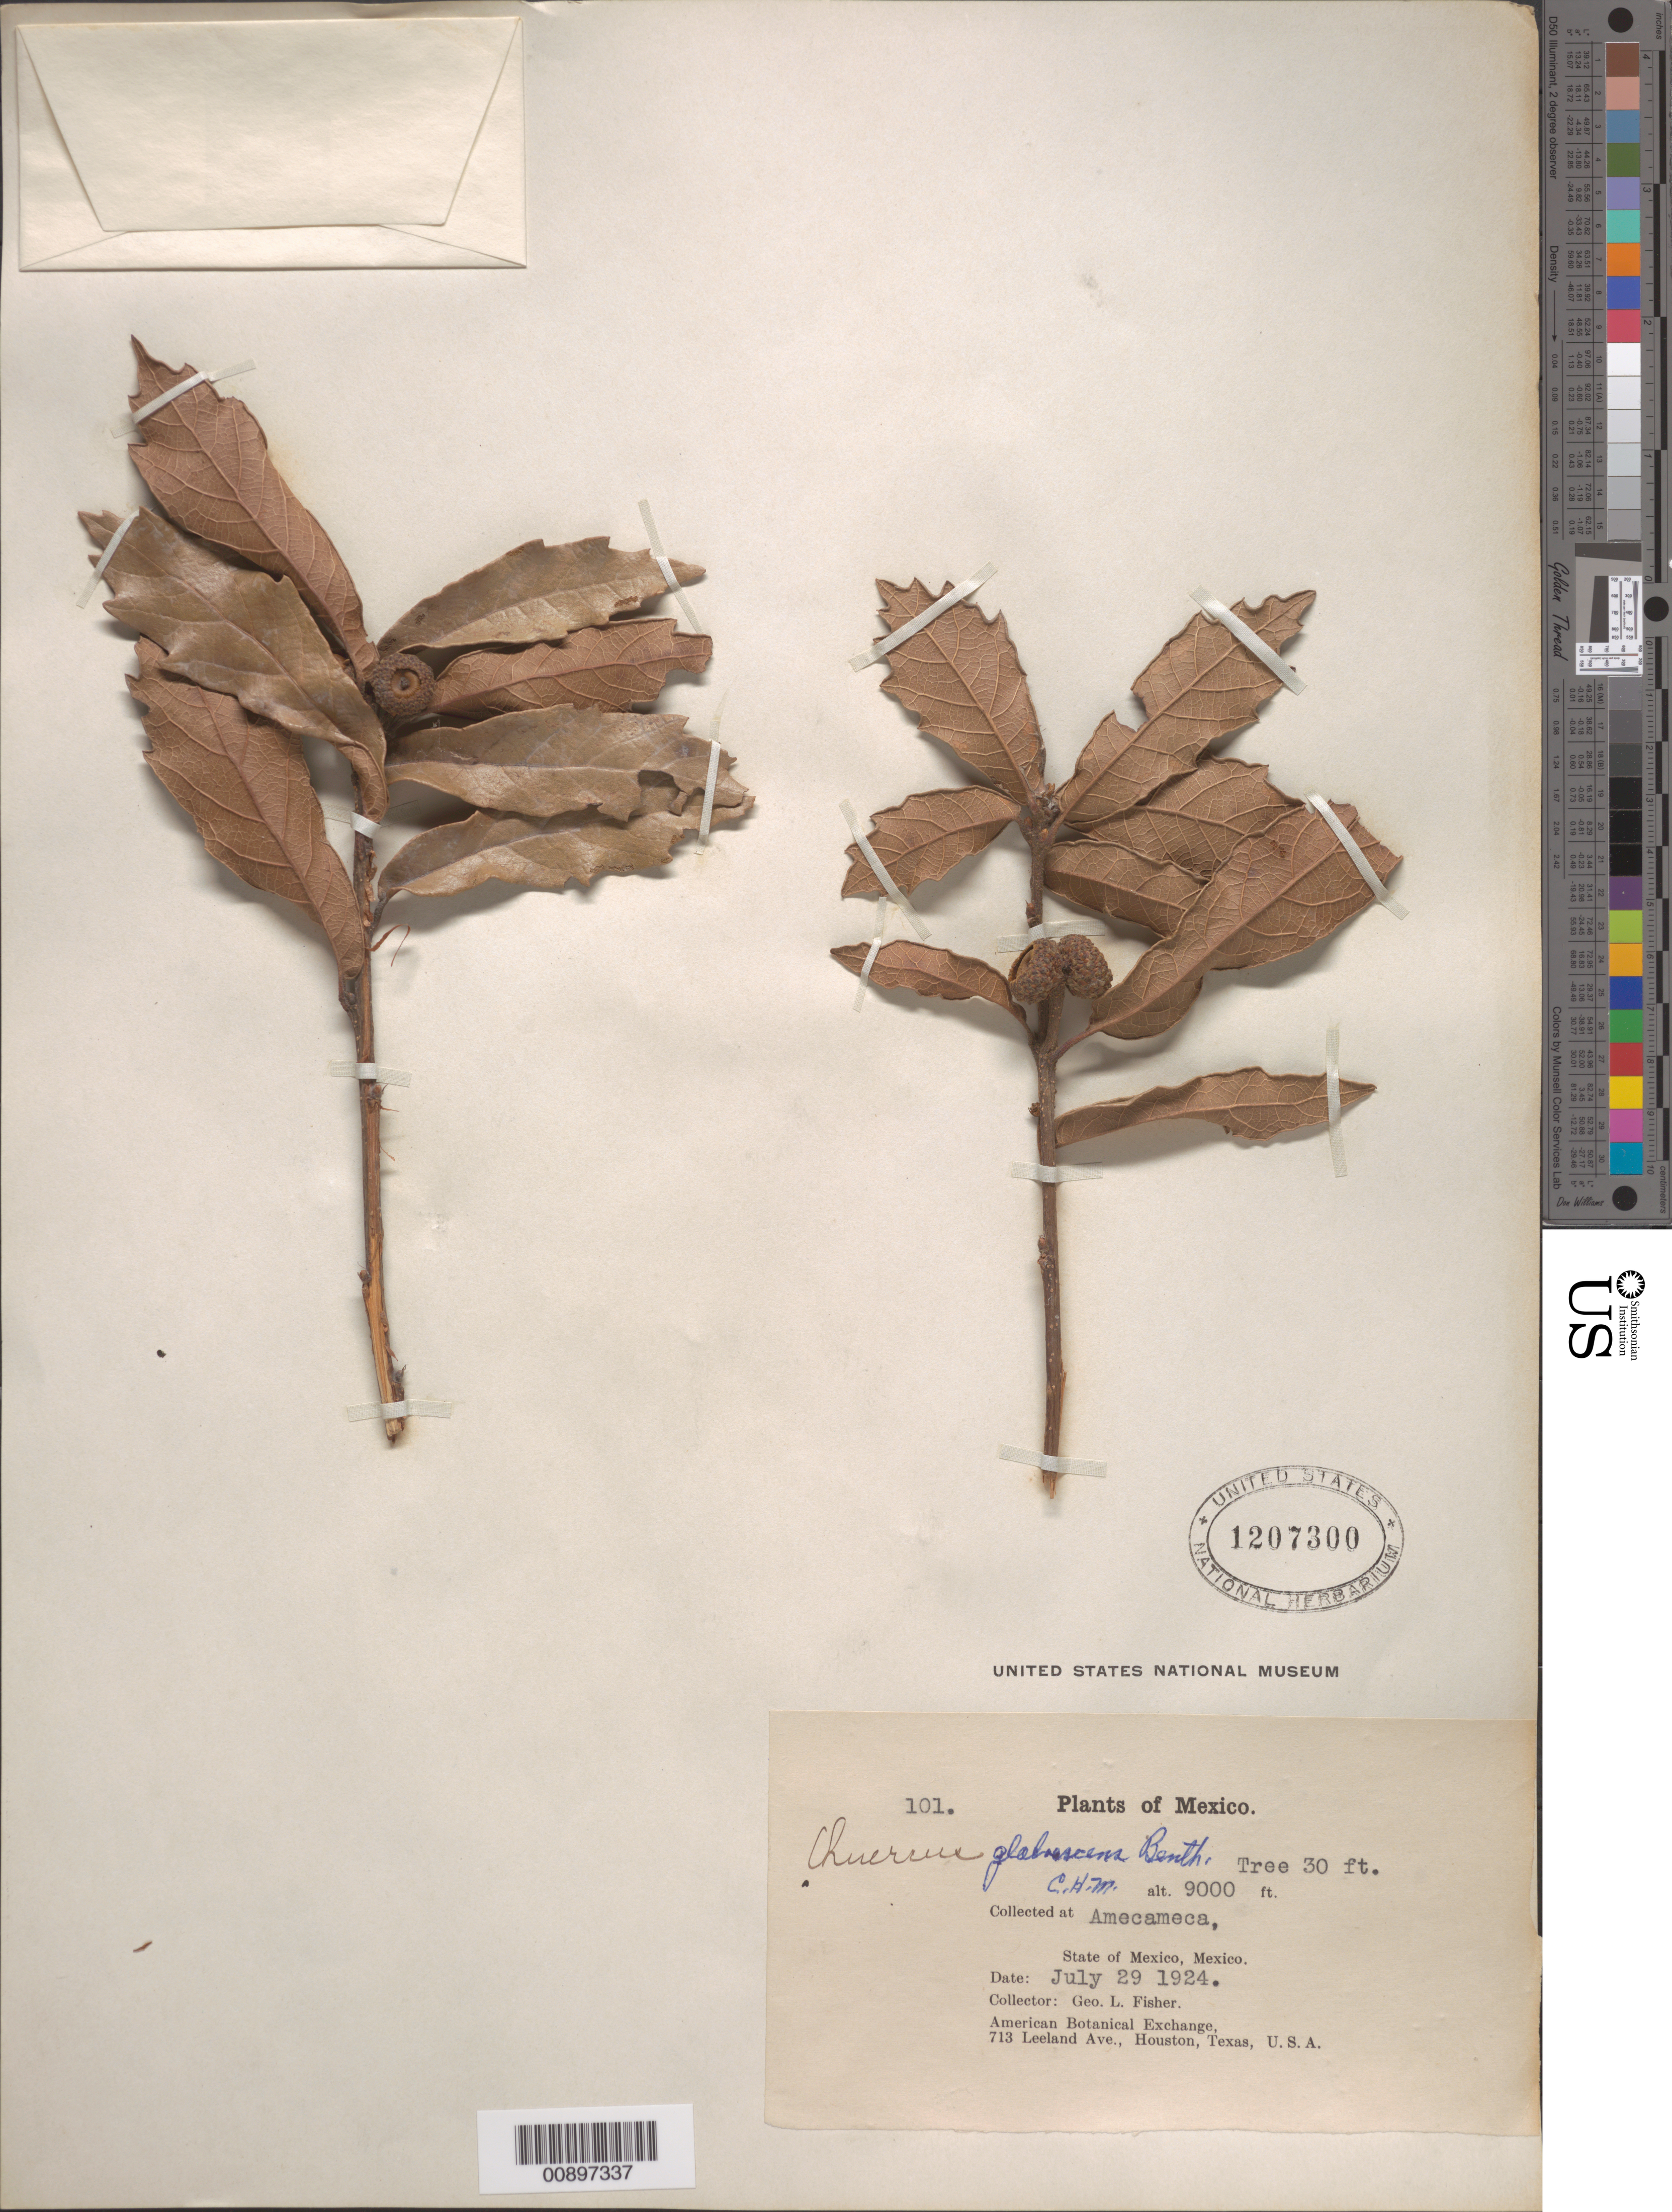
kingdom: Plantae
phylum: Tracheophyta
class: Magnoliopsida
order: Fagales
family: Fagaceae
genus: Quercus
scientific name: Quercus glabrescens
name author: Benth.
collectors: G. L. Fisher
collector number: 101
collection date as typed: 29 Jul 1924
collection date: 1924-07-29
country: Mexico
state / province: México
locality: Amecameca, State of Mexico.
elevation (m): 2743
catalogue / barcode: US 1207300